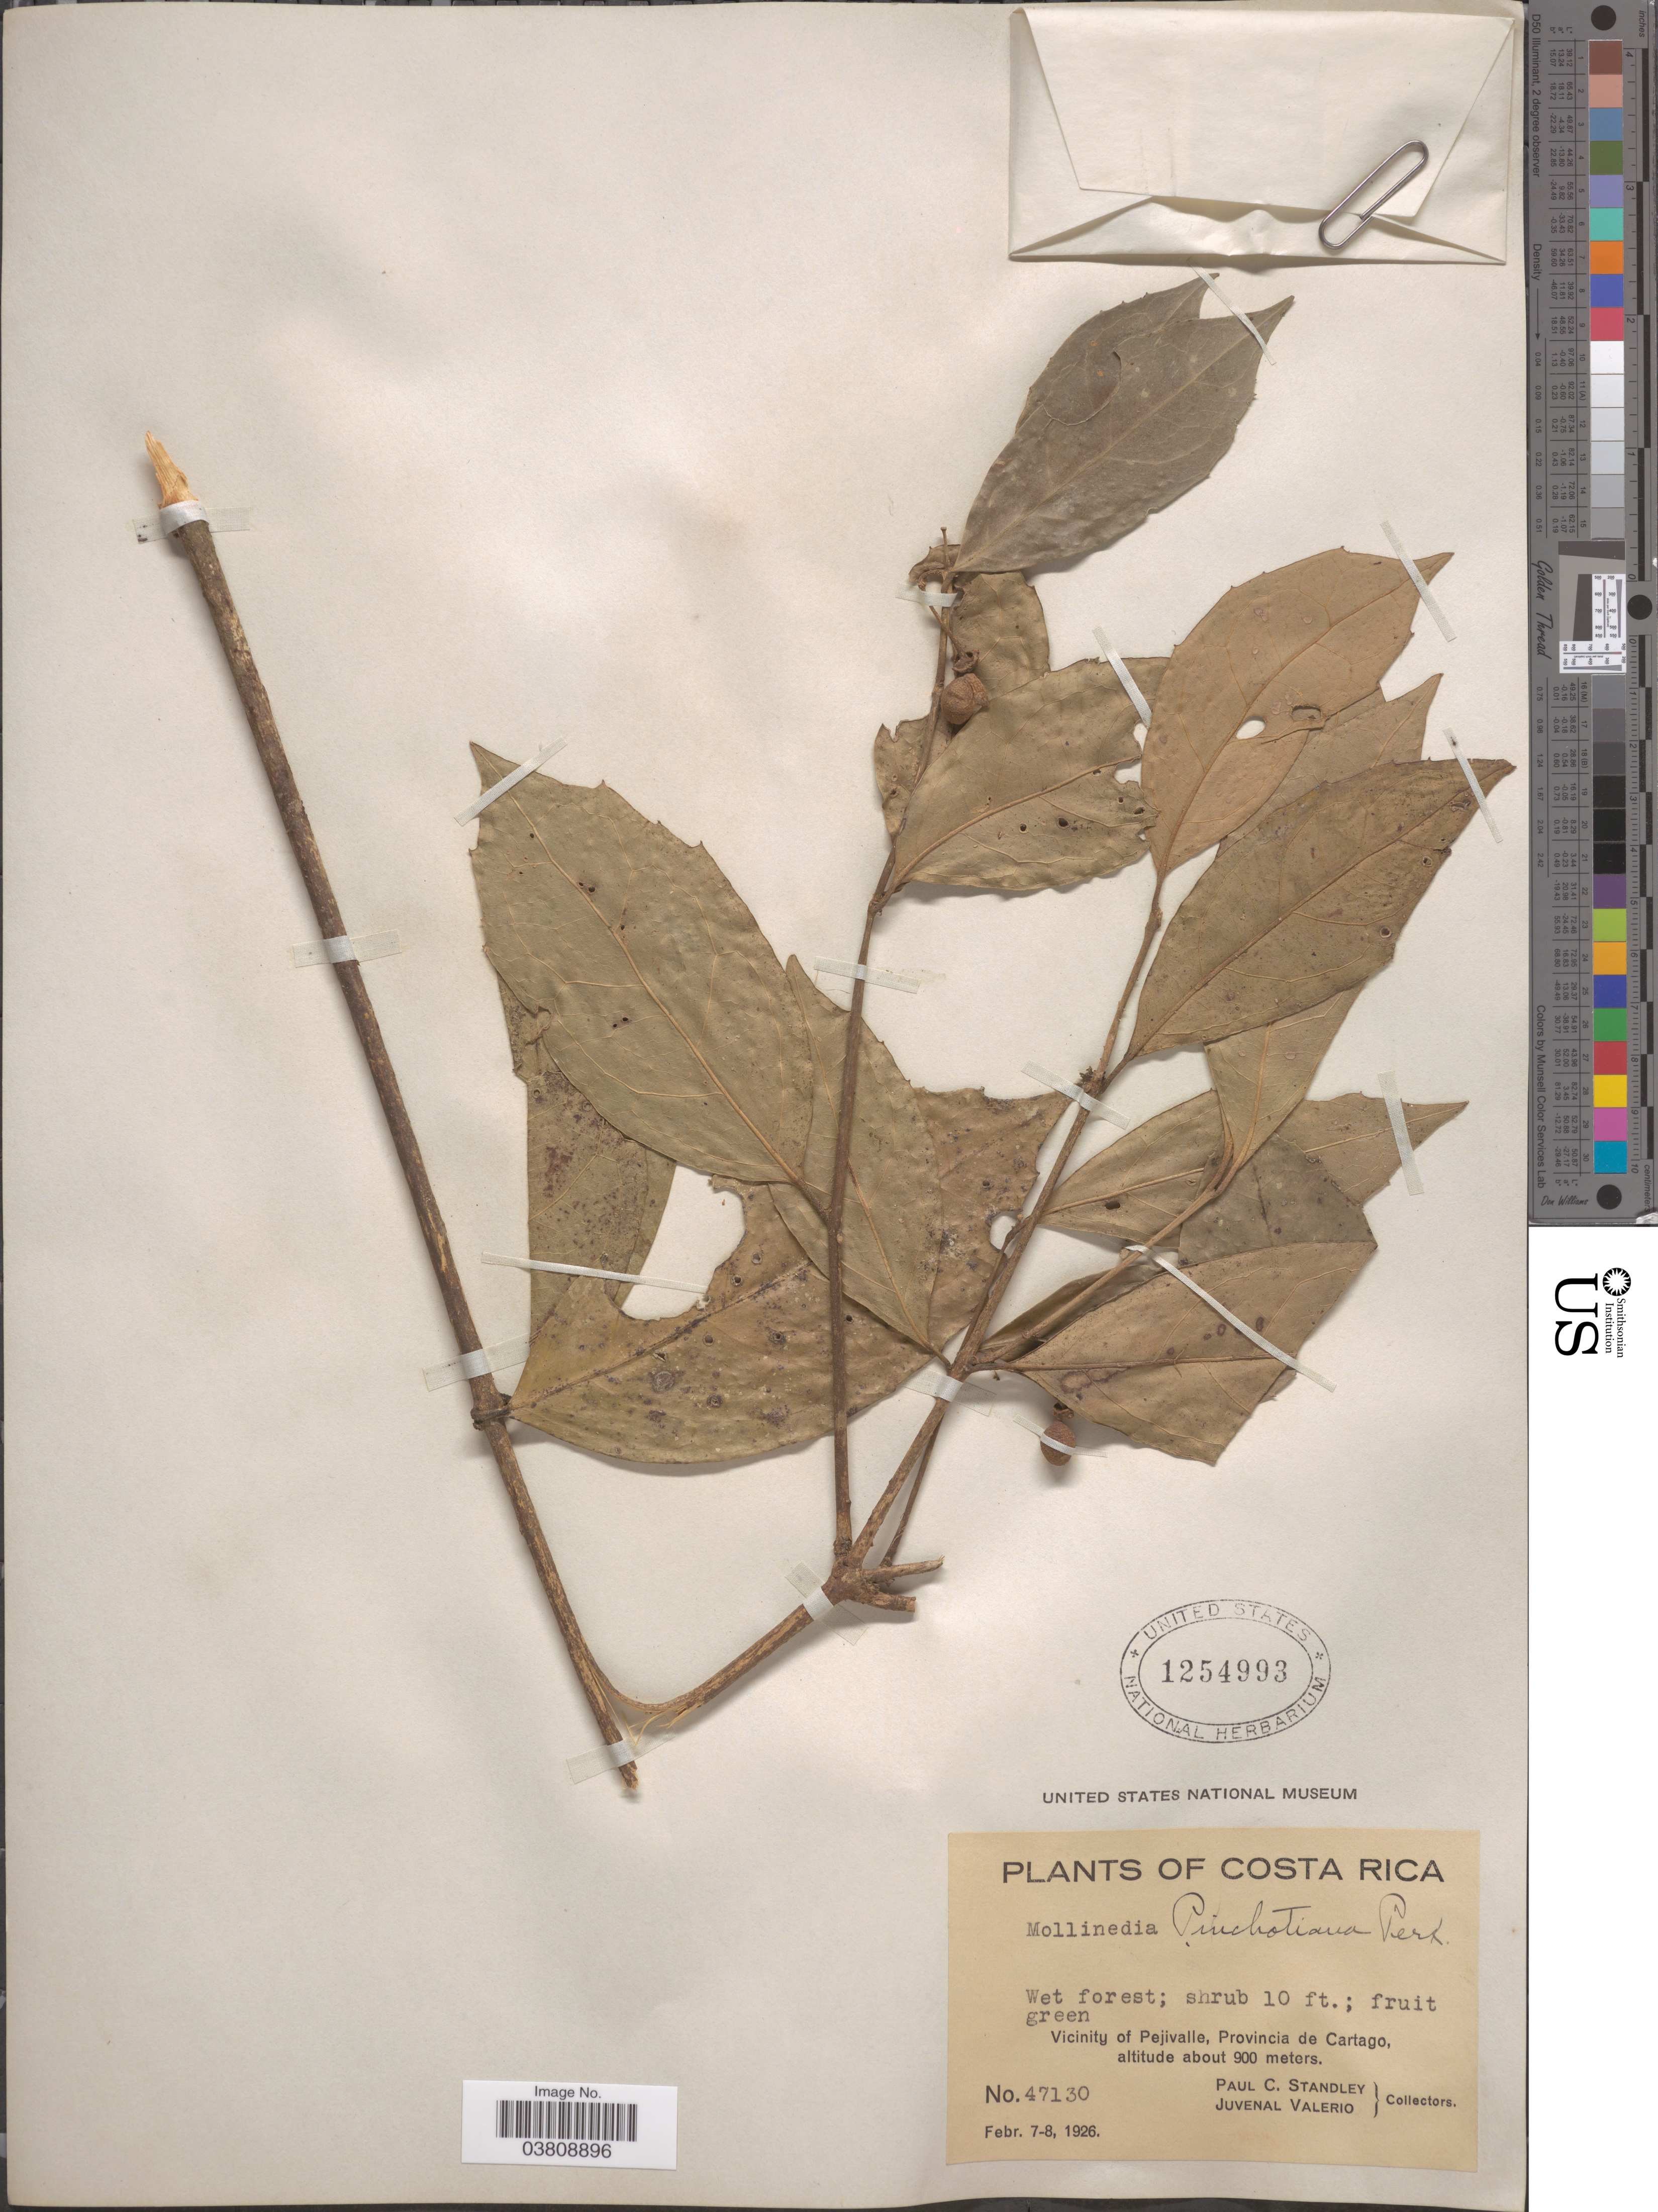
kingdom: Plantae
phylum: Tracheophyta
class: Magnoliopsida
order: Laurales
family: Monimiaceae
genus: Mollinedia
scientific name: Mollinedia pinchotiana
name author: Perkins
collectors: P. C. Standley & J. Valerio R.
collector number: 47130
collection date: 1926-02-07/1926-02-08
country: Costa Rica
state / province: Cartago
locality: Vicinity of Pejivalle.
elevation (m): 900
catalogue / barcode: US 1254993